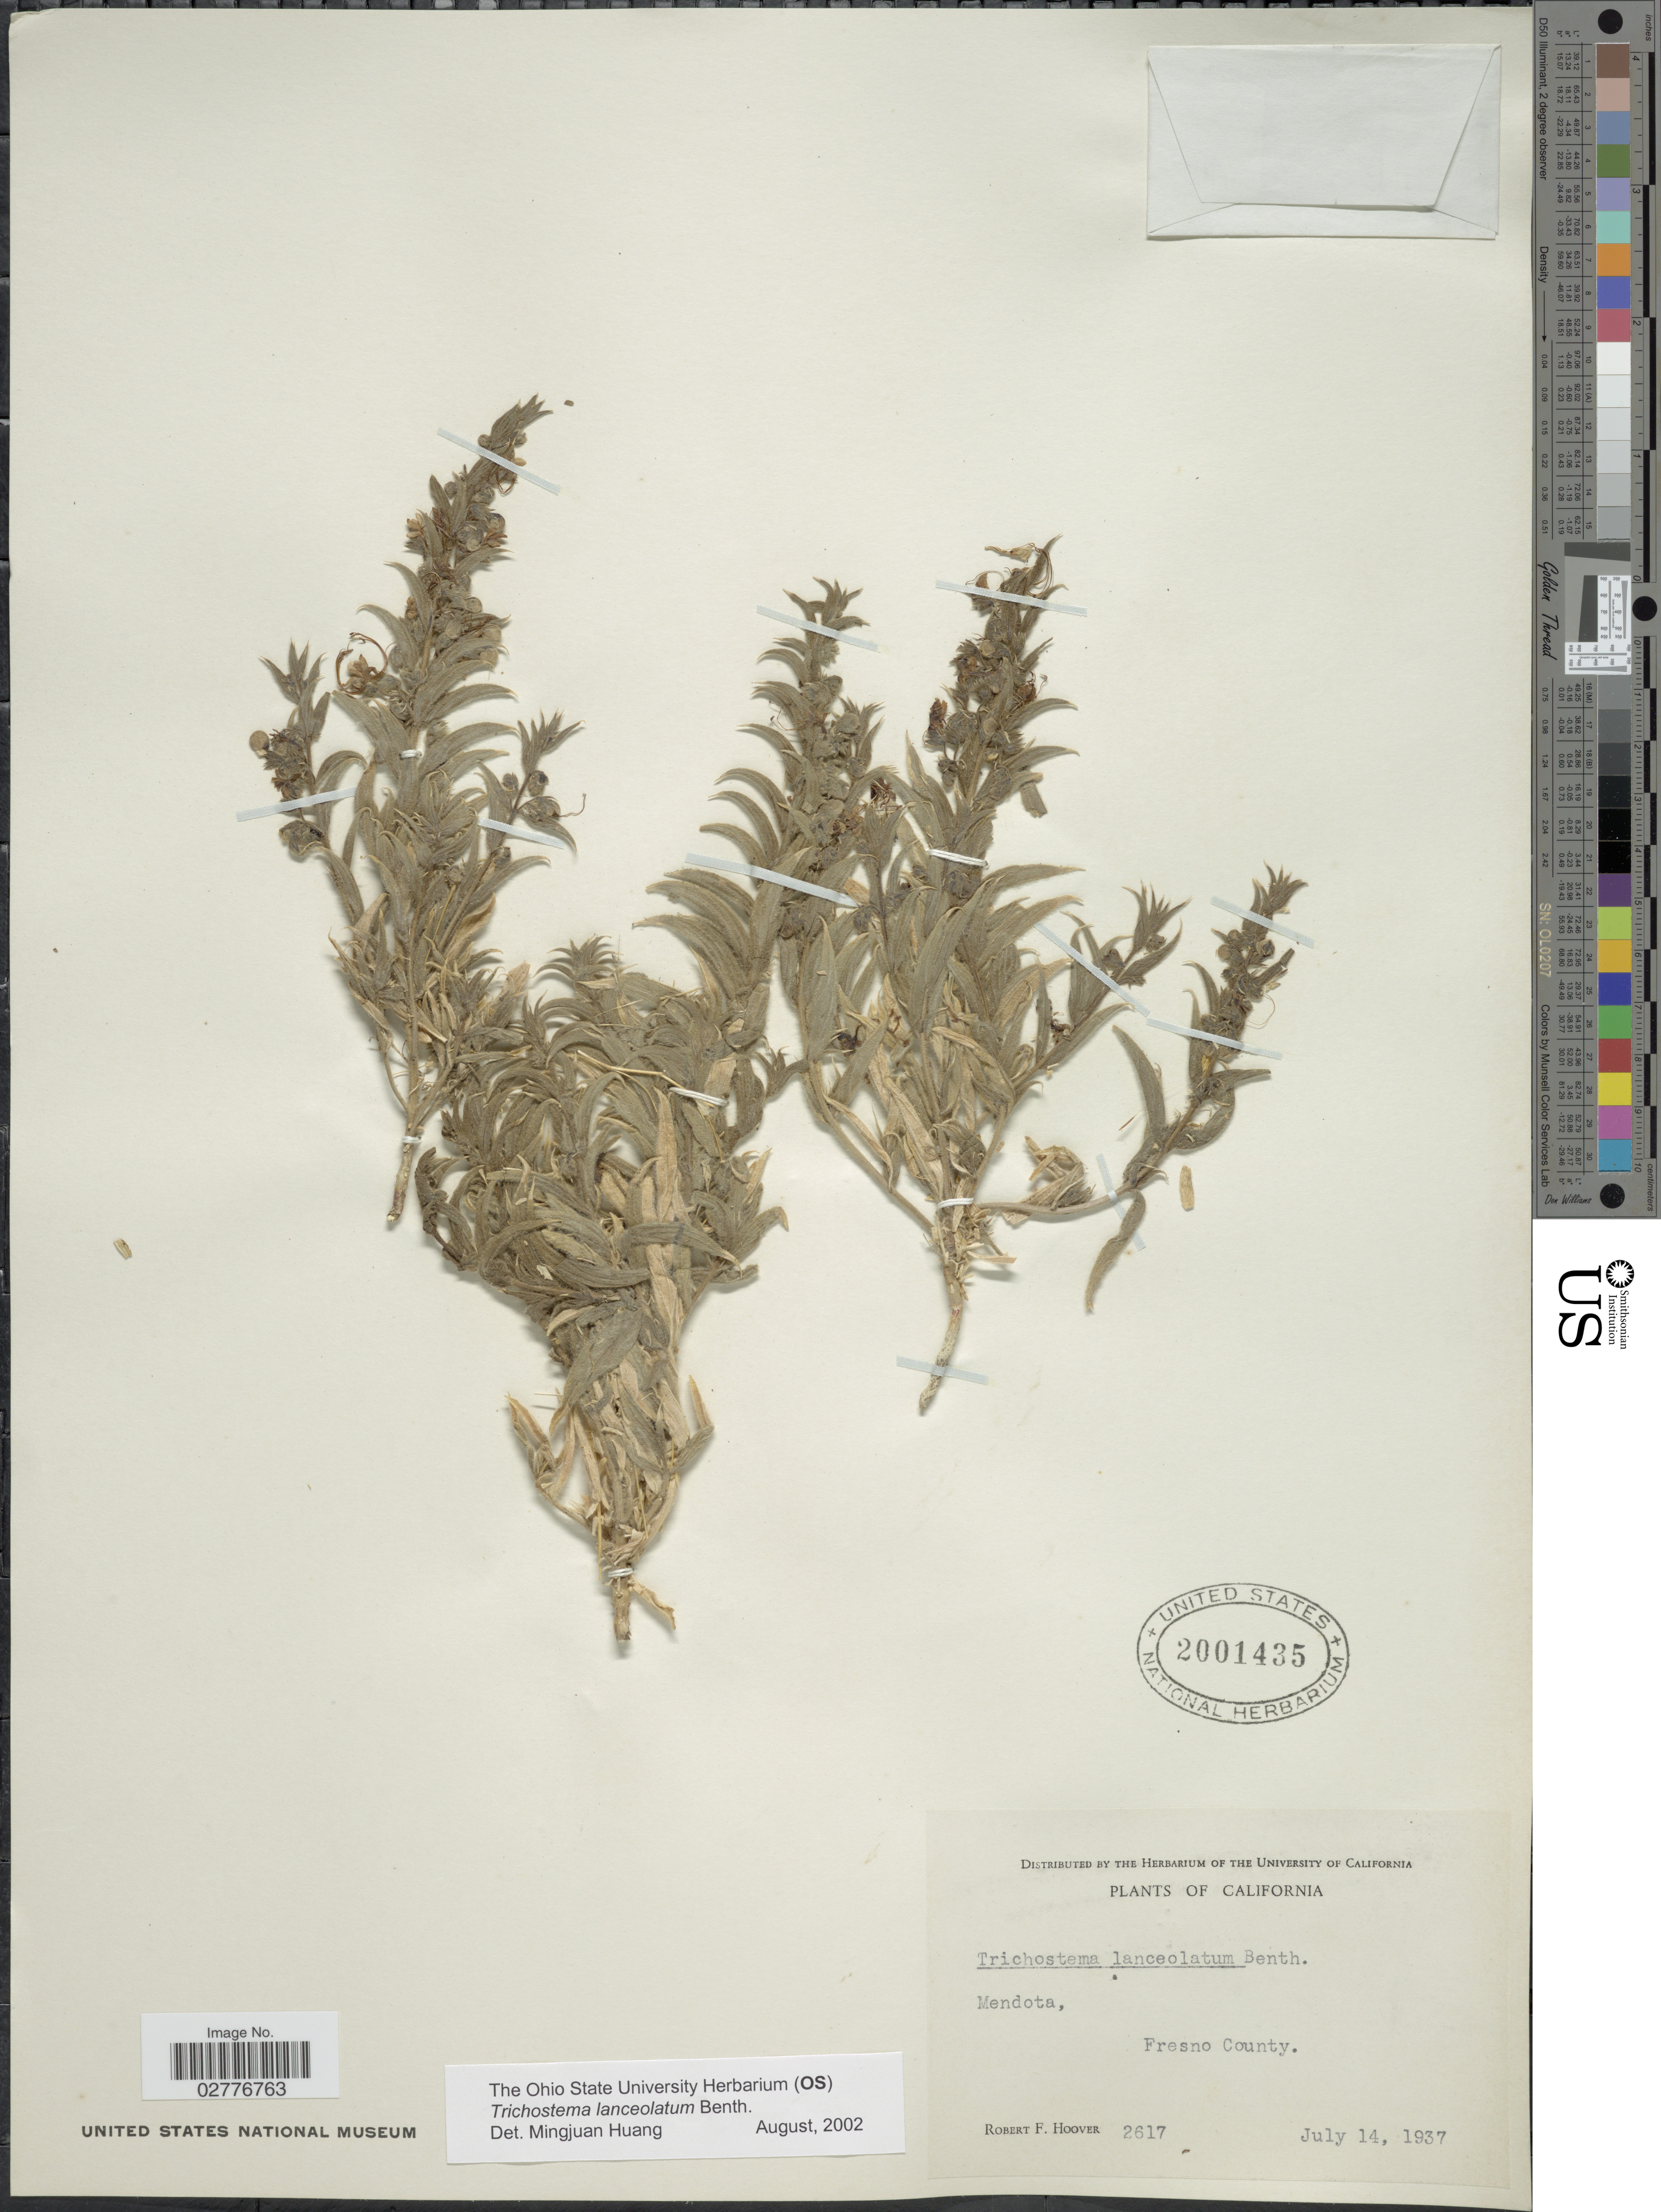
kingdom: Plantae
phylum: Tracheophyta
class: Magnoliopsida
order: Lamiales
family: Lamiaceae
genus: Trichostema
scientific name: Trichostema lanceolatum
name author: Benth.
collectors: R. F. Hoover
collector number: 2617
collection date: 1937-07-14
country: United States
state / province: California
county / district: Fresno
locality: Mendota, Fresno County.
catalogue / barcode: US 2001435